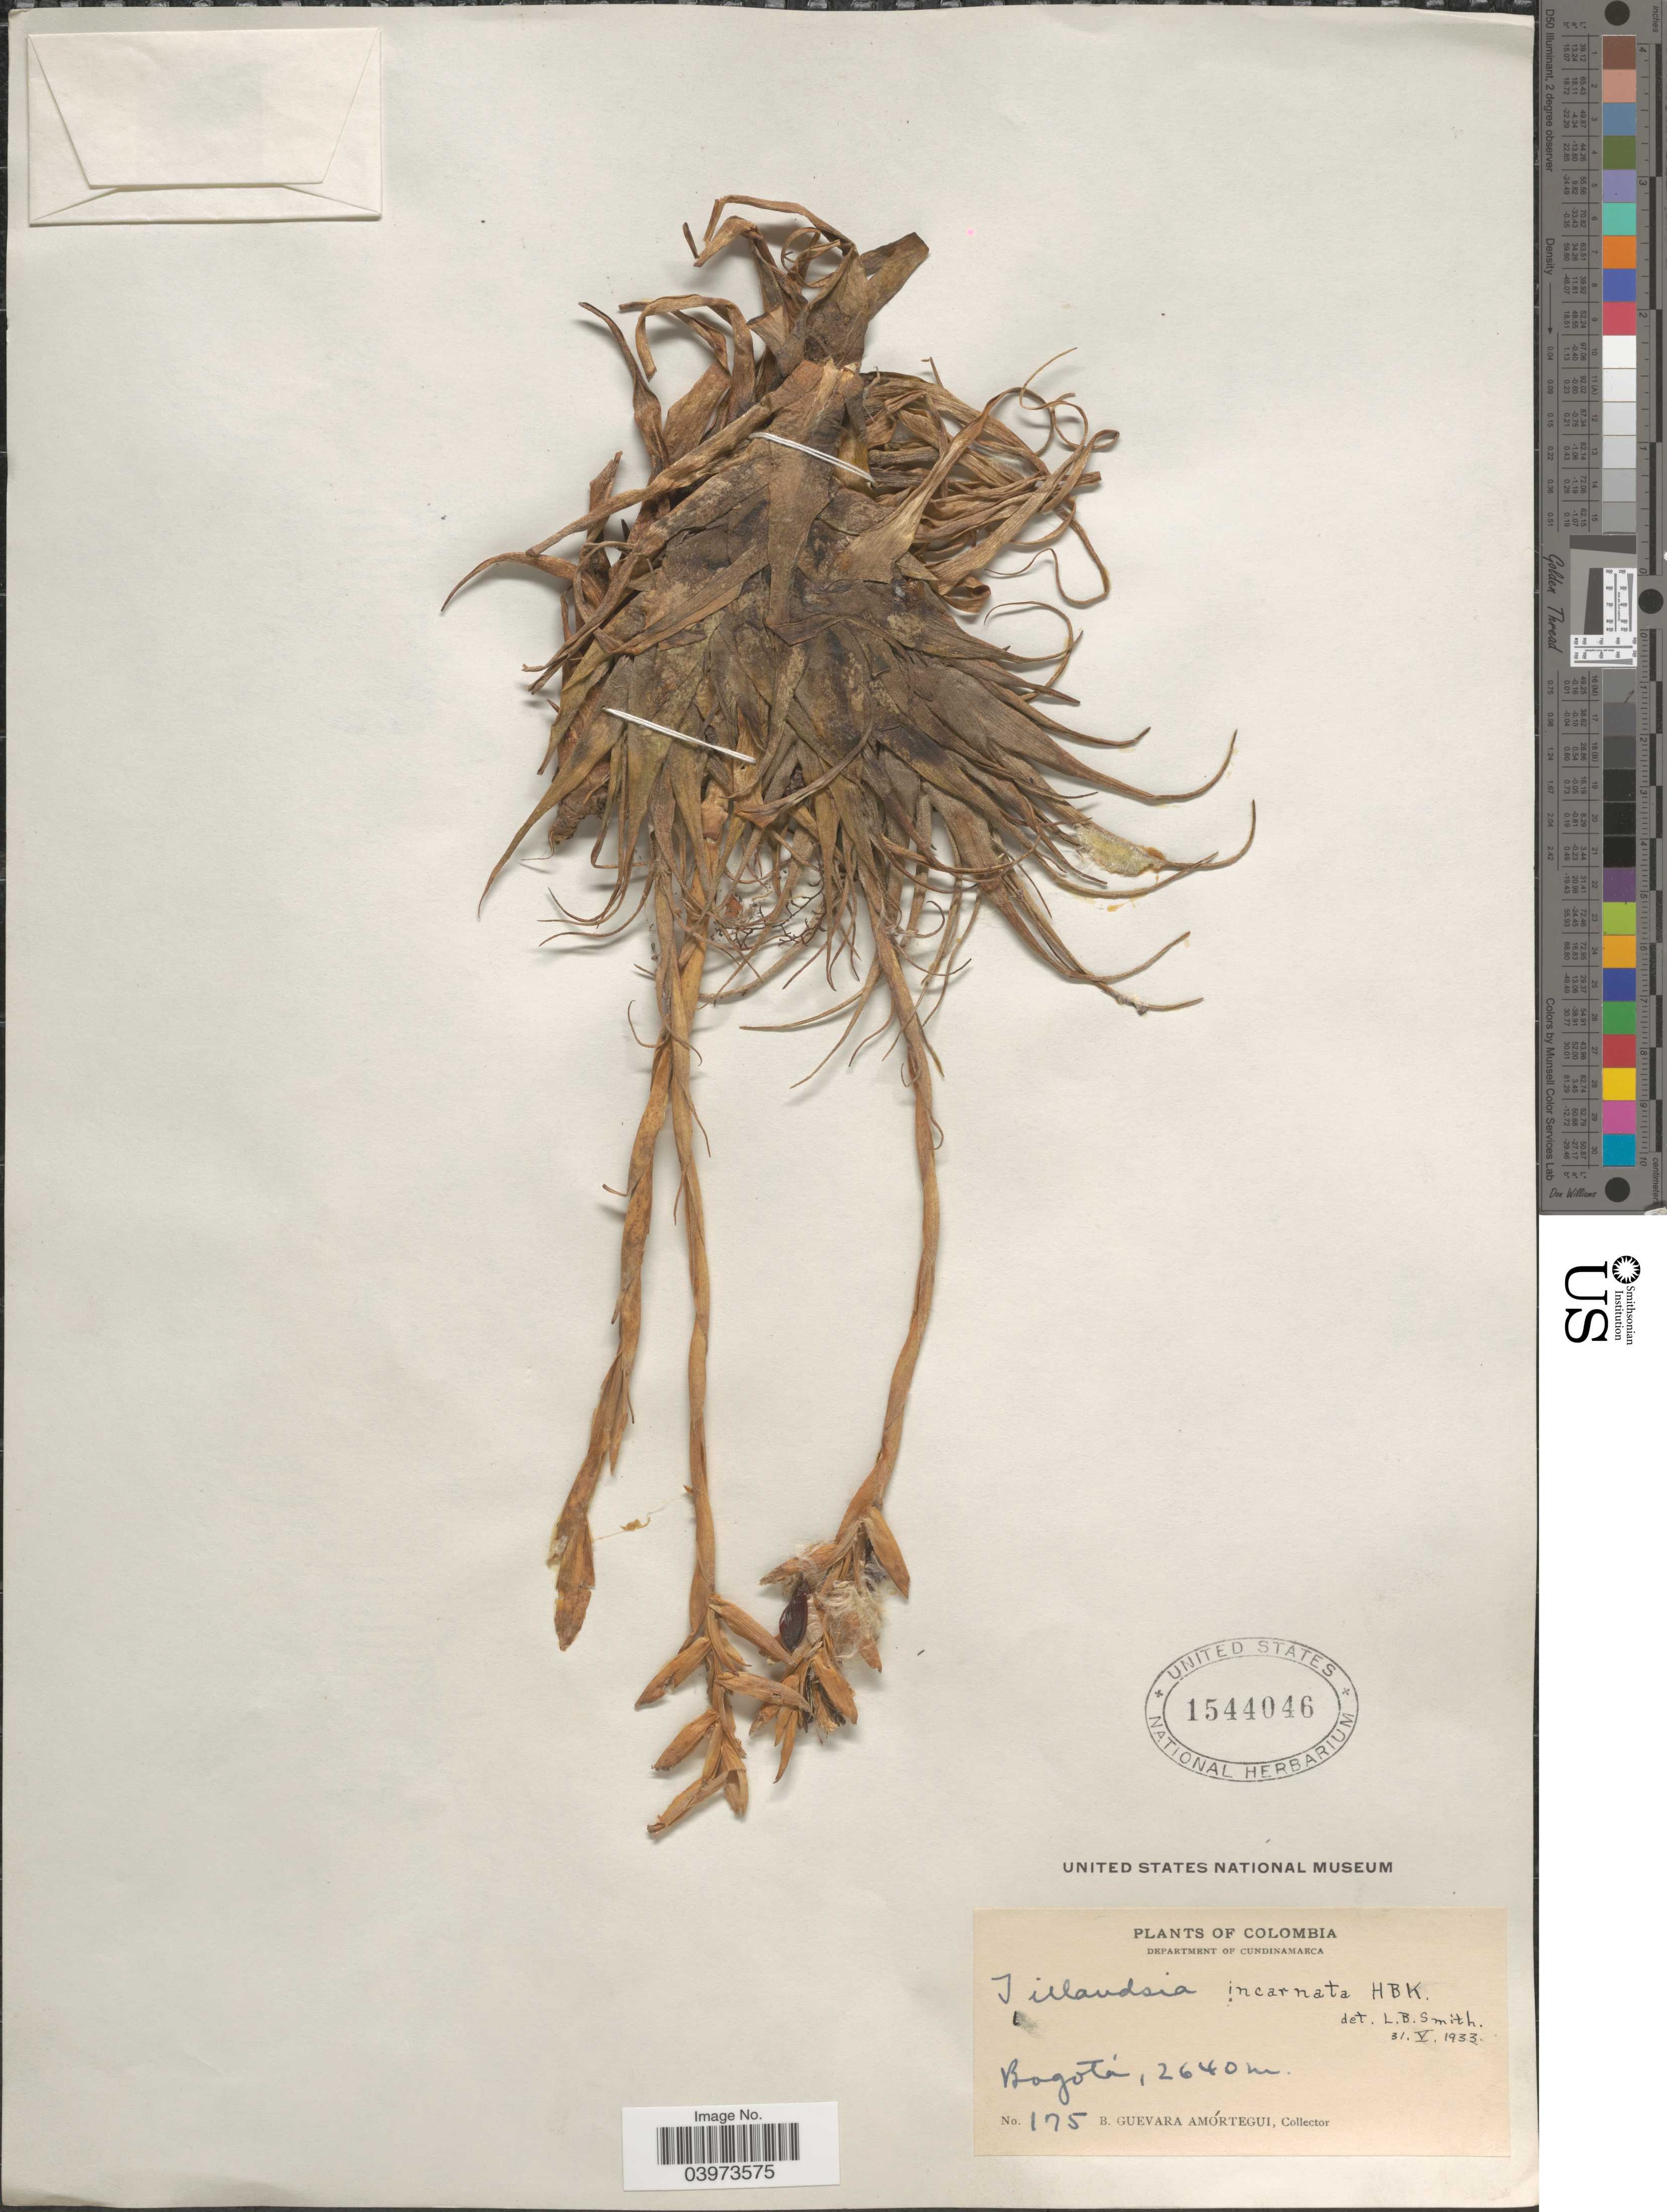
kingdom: Plantae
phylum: Tracheophyta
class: Liliopsida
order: Poales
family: Bromeliaceae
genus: Tillandsia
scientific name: Tillandsia incarnata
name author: Kunth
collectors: B. Guevara Amortegui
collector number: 175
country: Colombia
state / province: Cundinamarca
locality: Department of Cundinamarca. Bogotá.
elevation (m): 2640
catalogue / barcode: US 1544046